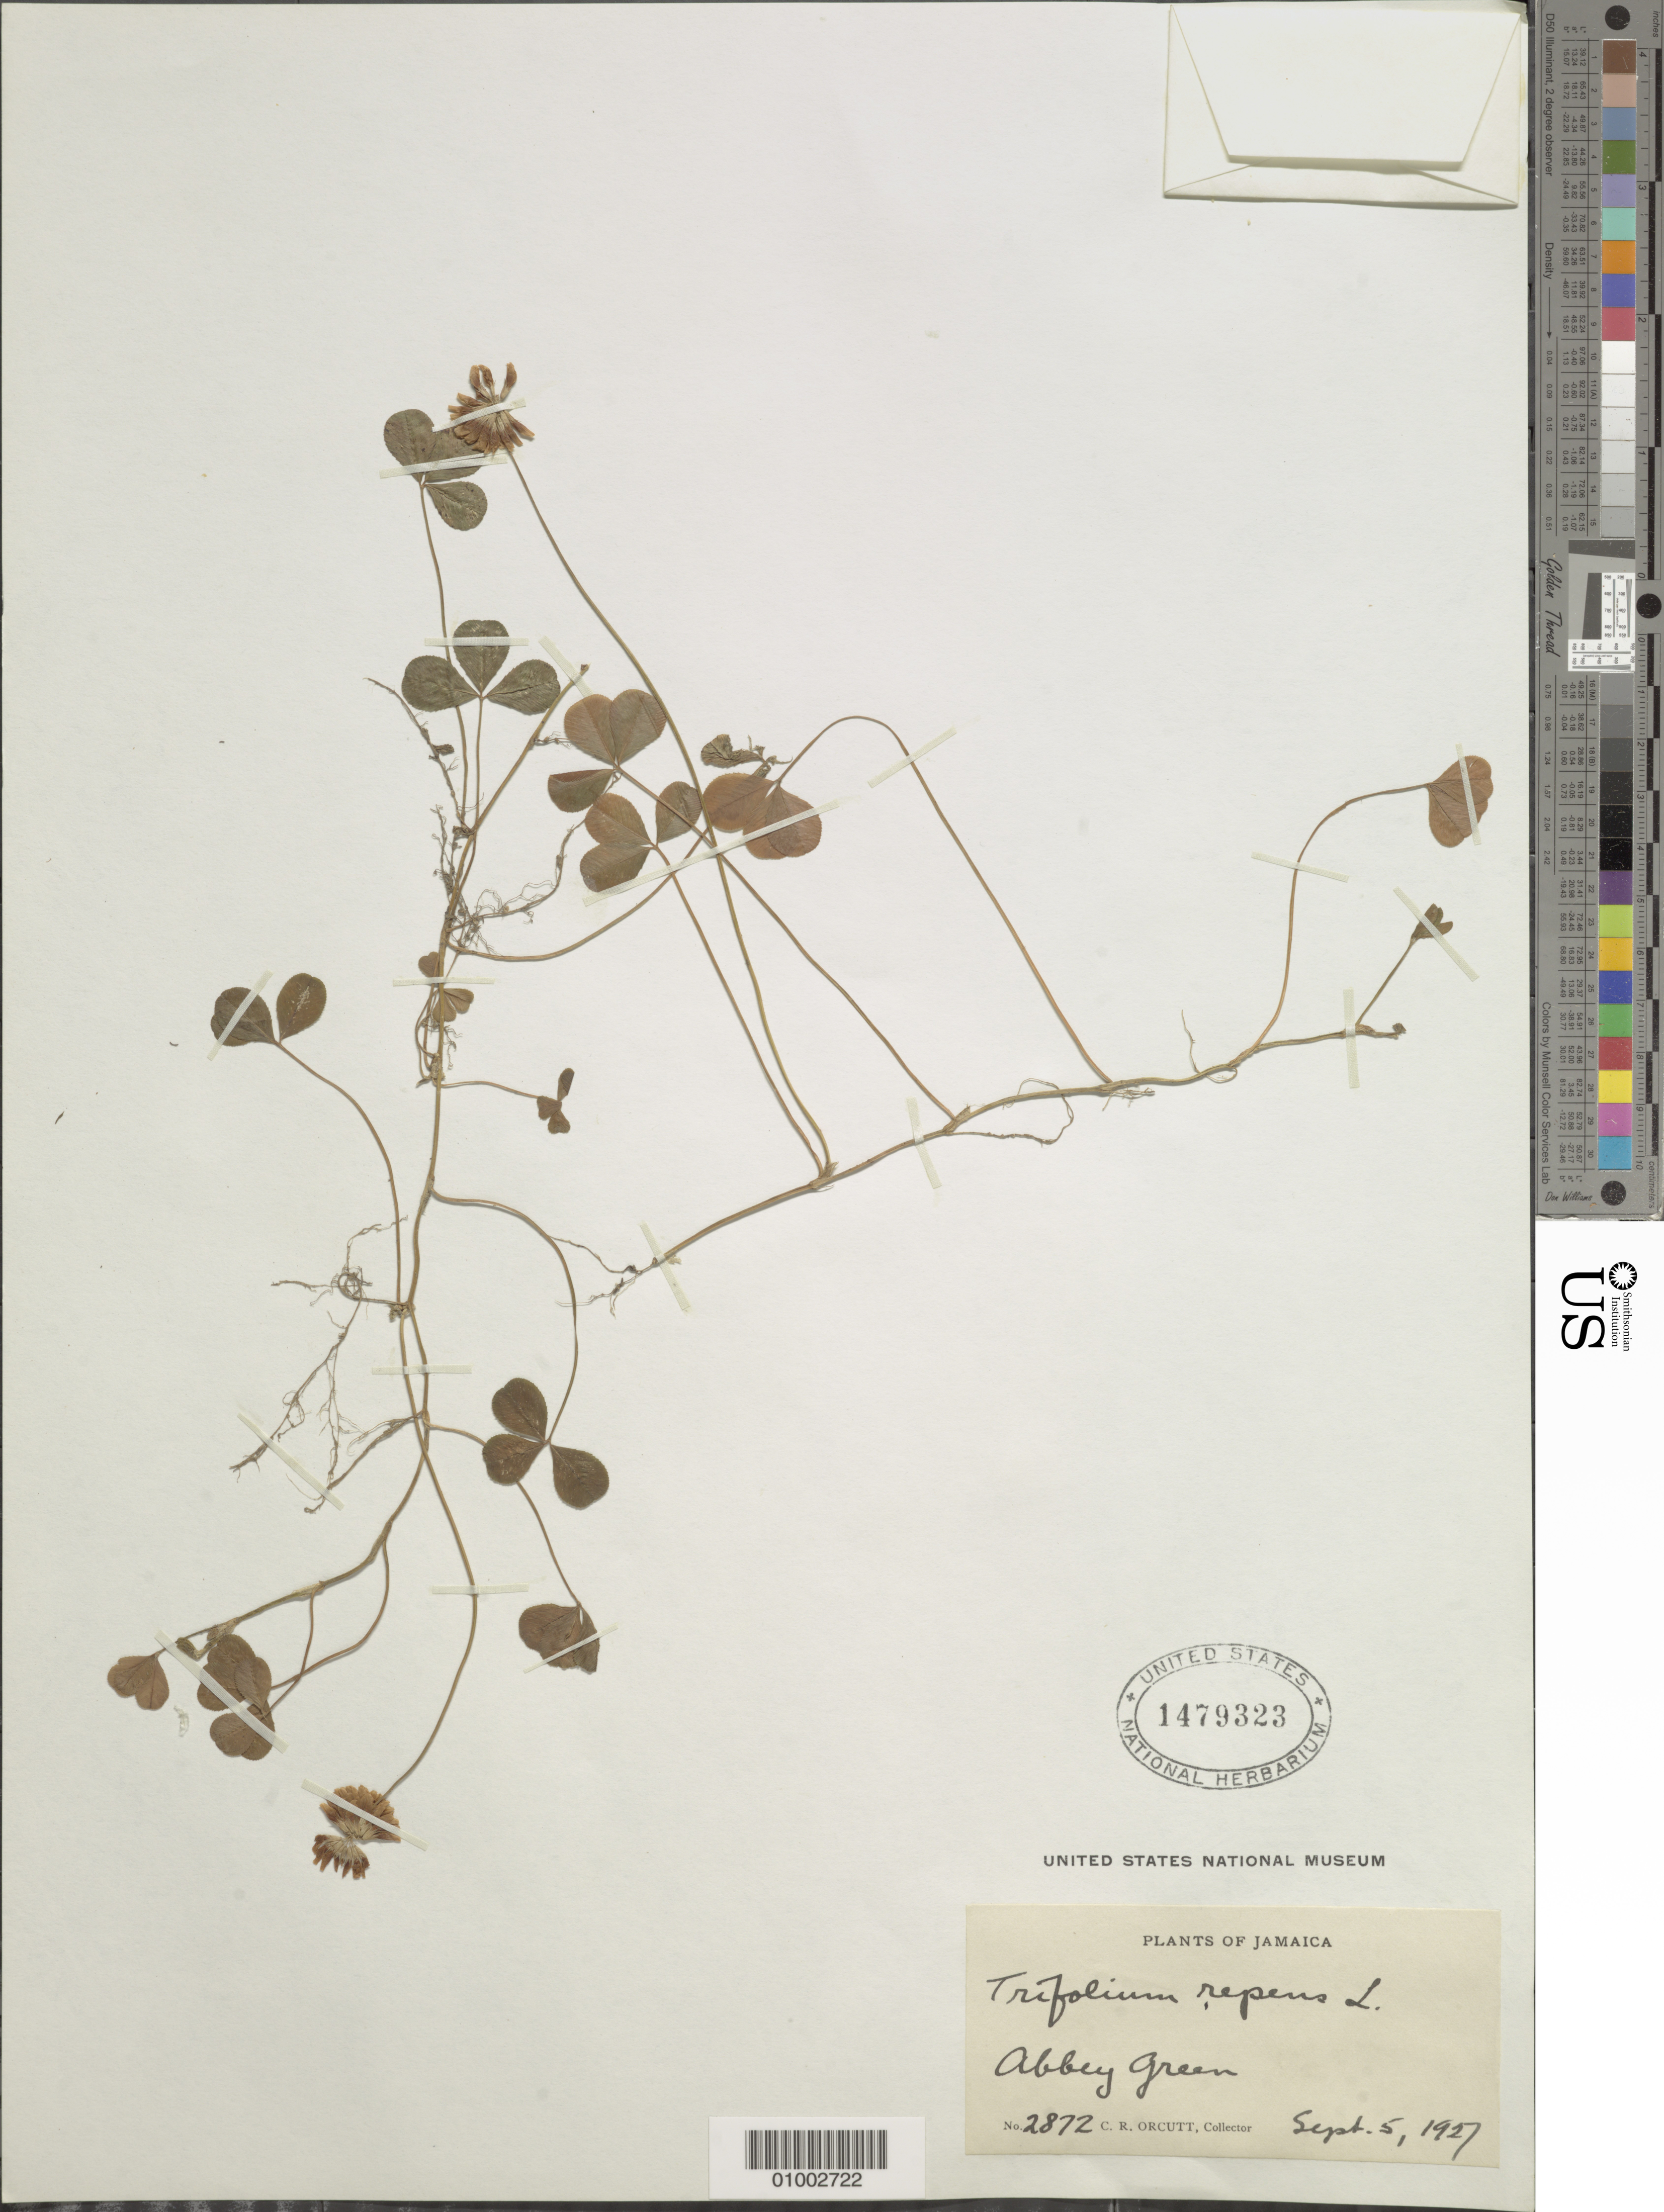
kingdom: Plantae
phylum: Tracheophyta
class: Magnoliopsida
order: Fabales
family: Fabaceae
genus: Trifolium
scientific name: Trifolium repens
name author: L.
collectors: C. R. Orcutt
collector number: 2872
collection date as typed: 05 Sep 1927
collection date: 1927-09-05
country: Jamaica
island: Jamaica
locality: Abbey Green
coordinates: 0 N, 0 E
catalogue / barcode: US 1479323